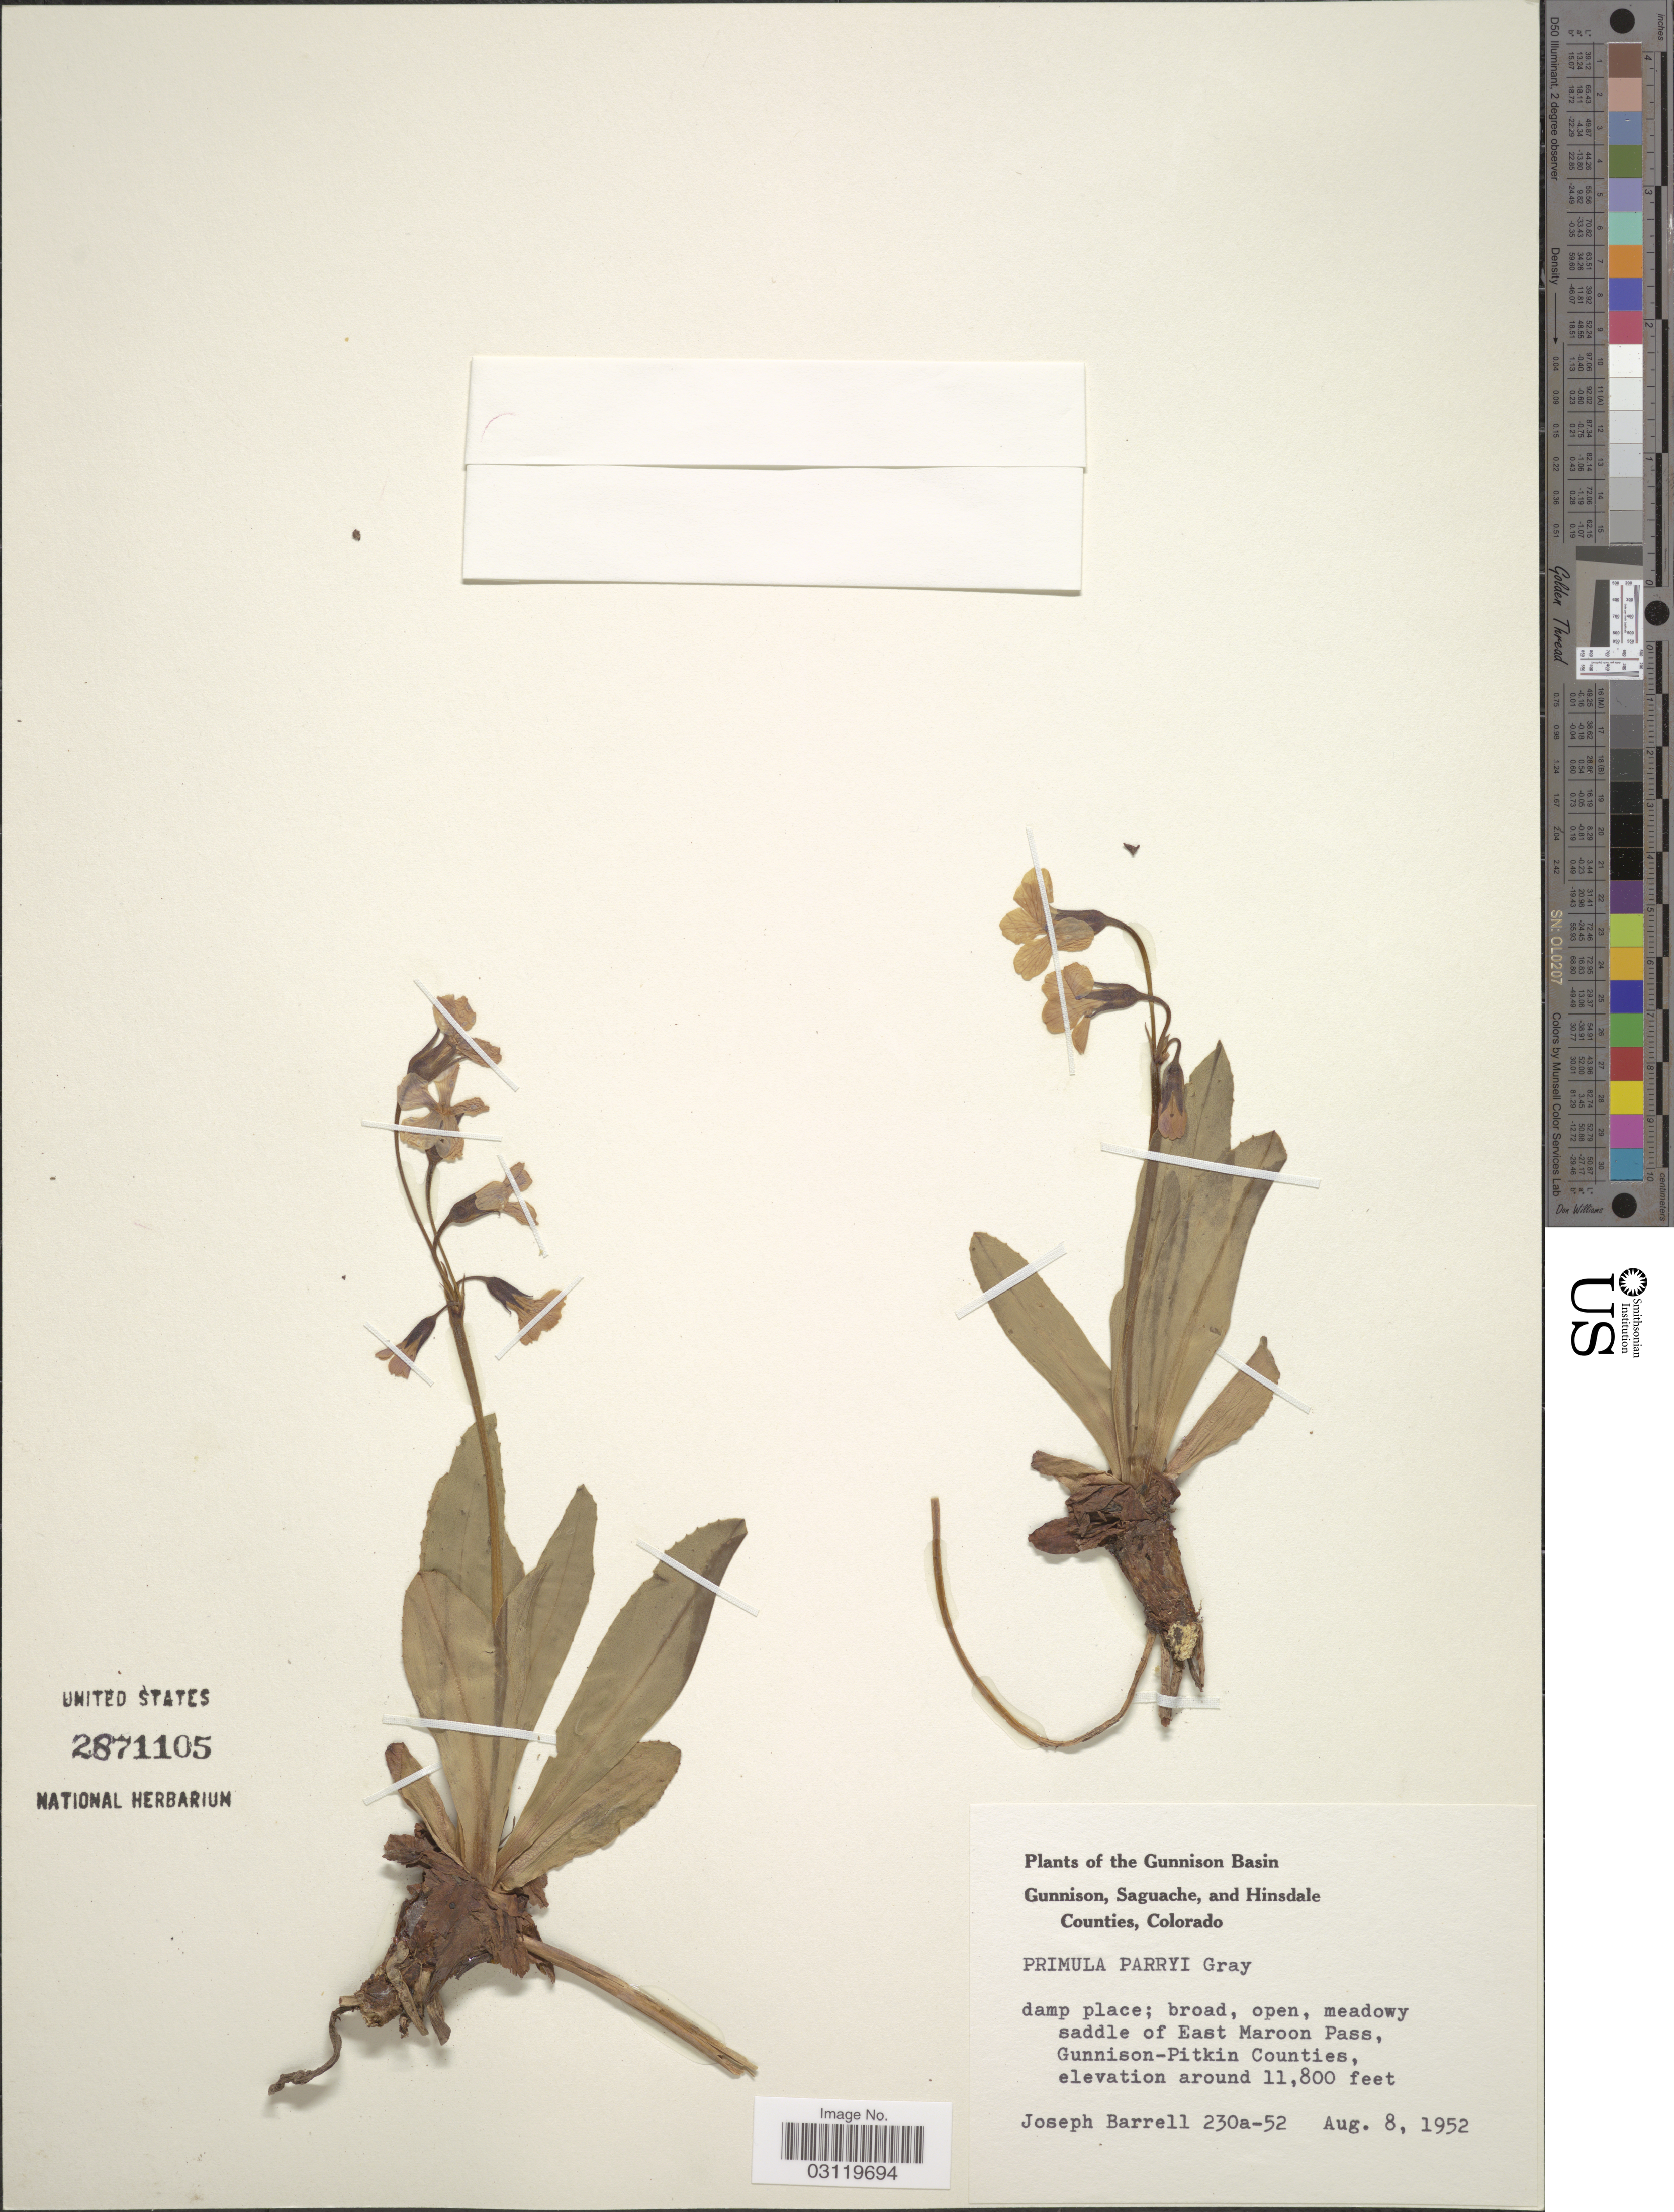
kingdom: Plantae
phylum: Tracheophyta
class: Magnoliopsida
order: Ericales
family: Primulaceae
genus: Primula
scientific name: Primula parryi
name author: A. Gray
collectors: J. Barrell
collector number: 230a-52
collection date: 1952-08-08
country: United States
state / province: Colorado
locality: The Gunnison Basin, Gunnison, Saguache, and Hinsdale Counties, meadowy saddle of East Moroon Pass, Gunnison-Pitkin Counties.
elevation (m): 3597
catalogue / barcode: US 2871105